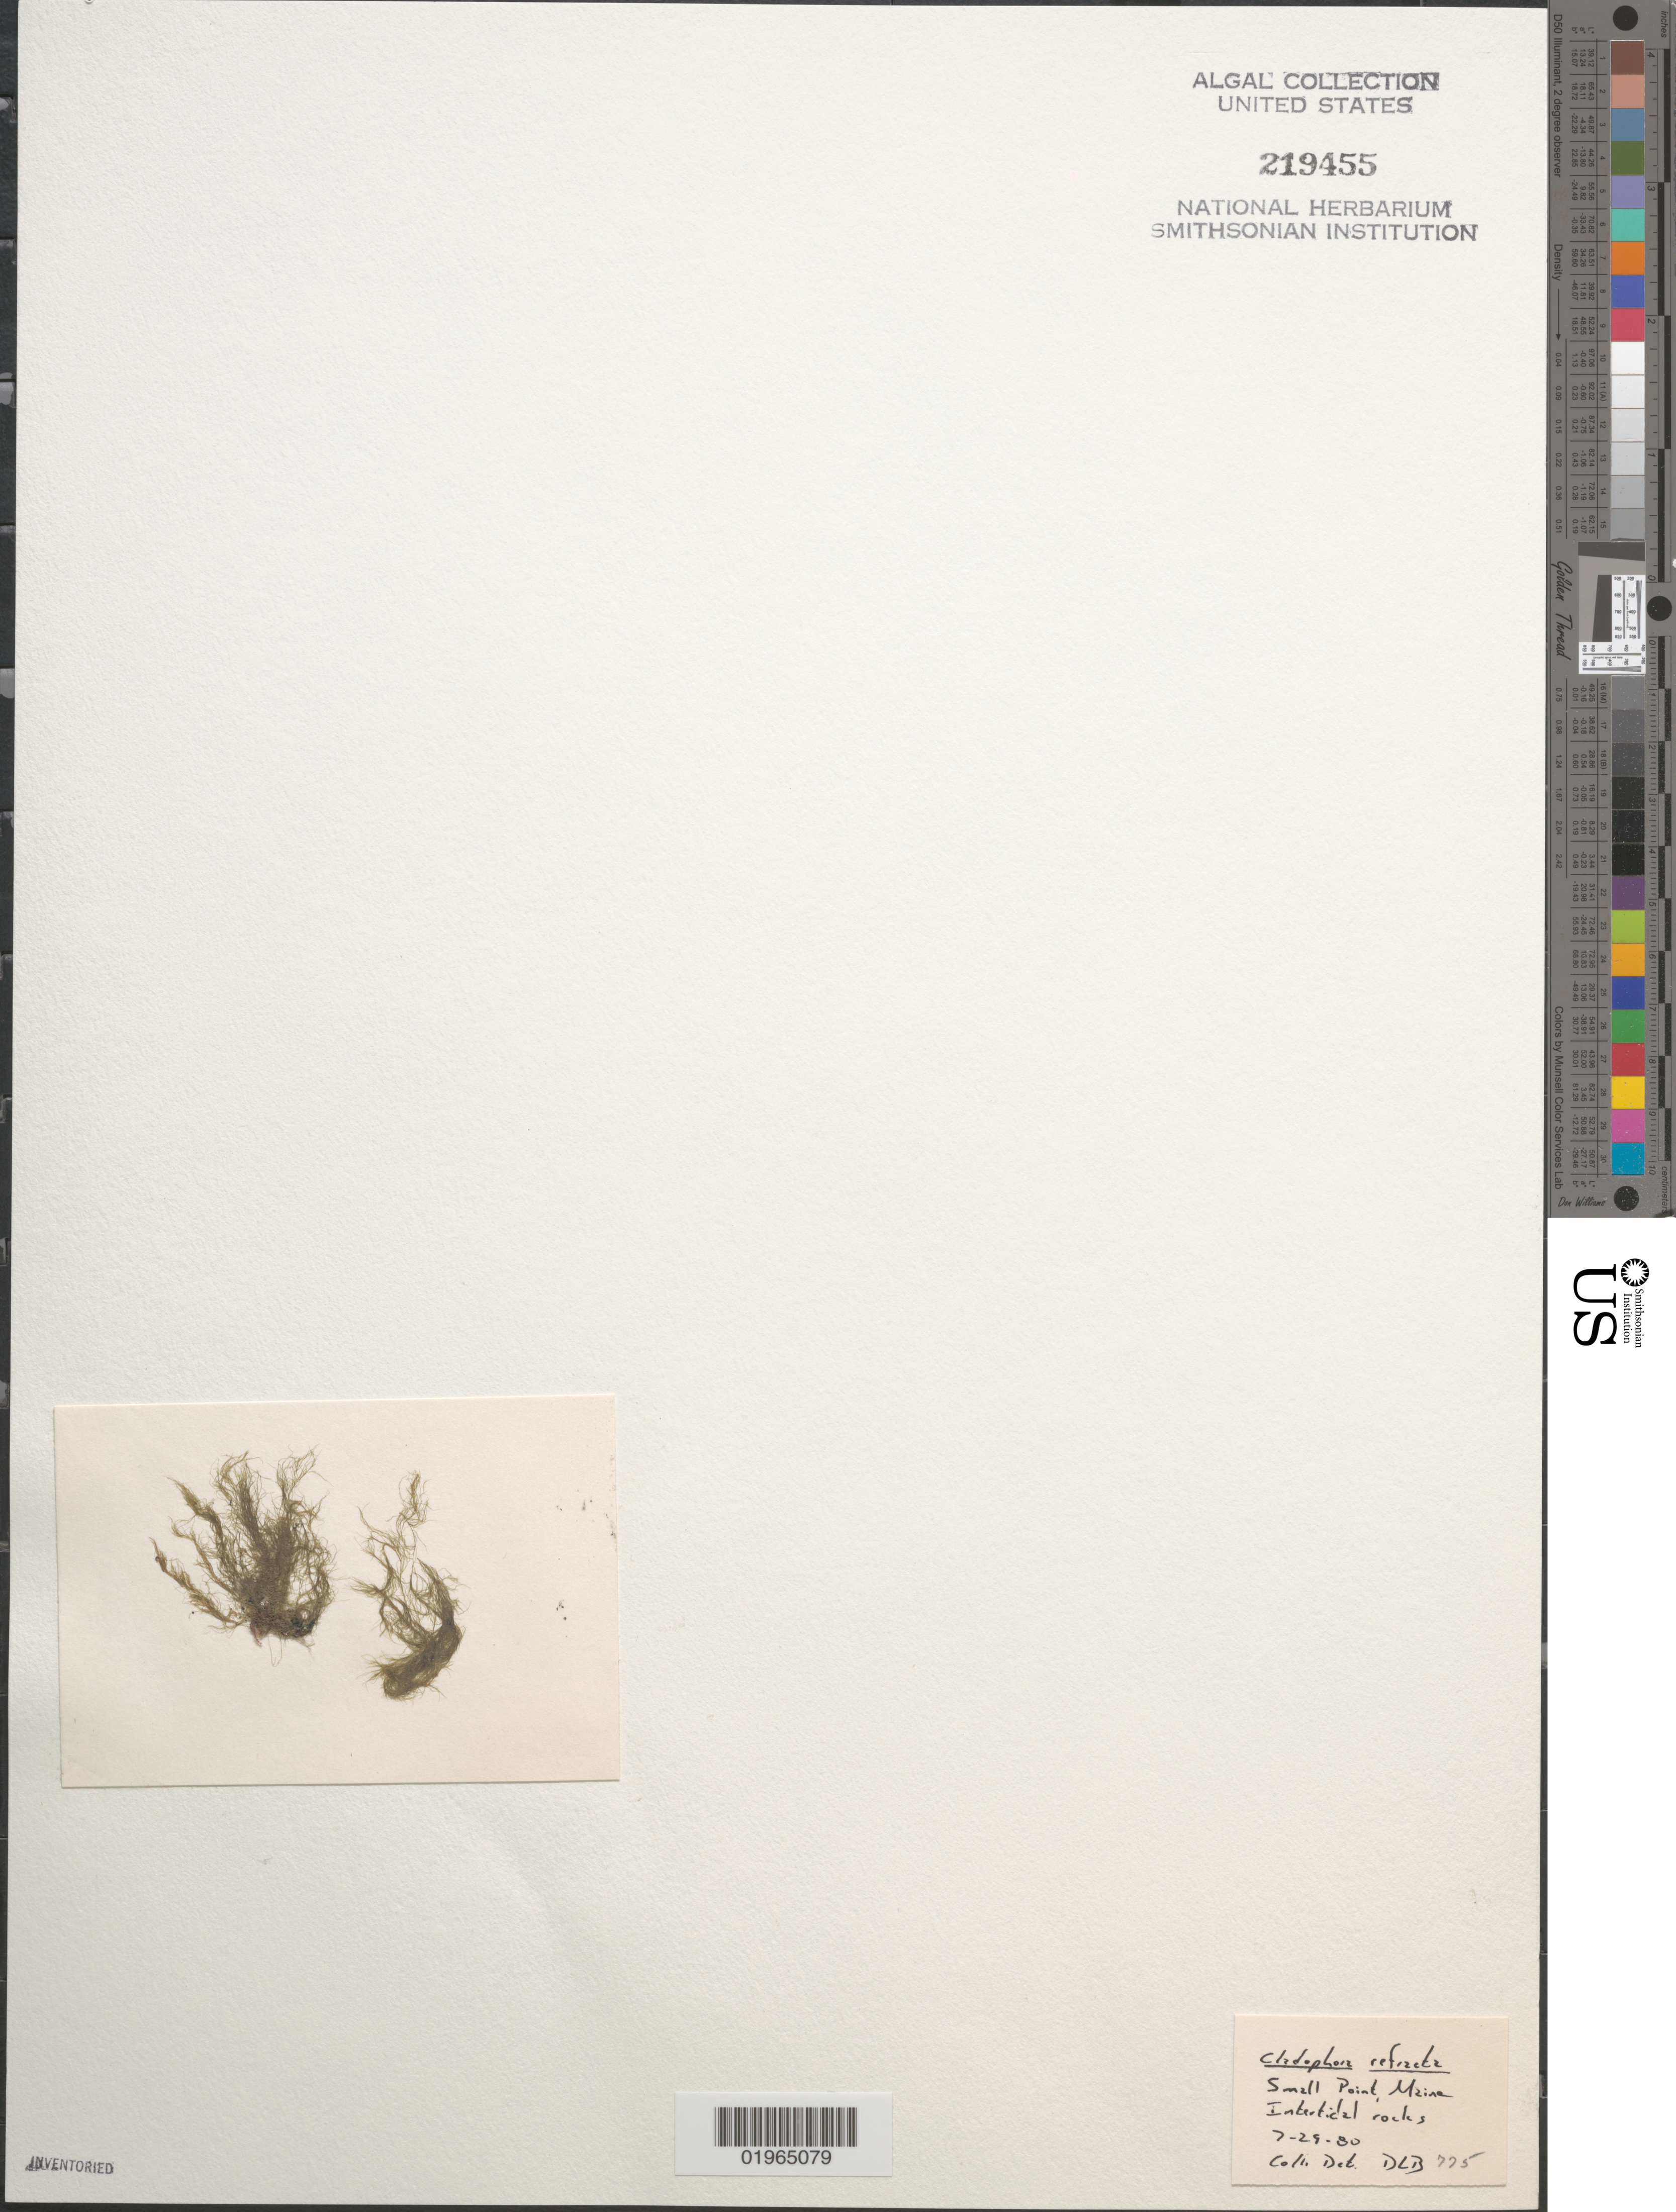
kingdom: Plantae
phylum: Chlorophyta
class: Ulvophyceae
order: Cladophorales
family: Cladophoraceae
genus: Cladophora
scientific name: Cladophora refracta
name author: (Roth) Kütz.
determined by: Ballantine, D. L.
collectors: D.L. Ballantine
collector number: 775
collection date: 1980-07-29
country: United States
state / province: Maine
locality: Small Point. Intertidal rocks.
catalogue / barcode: US 219455